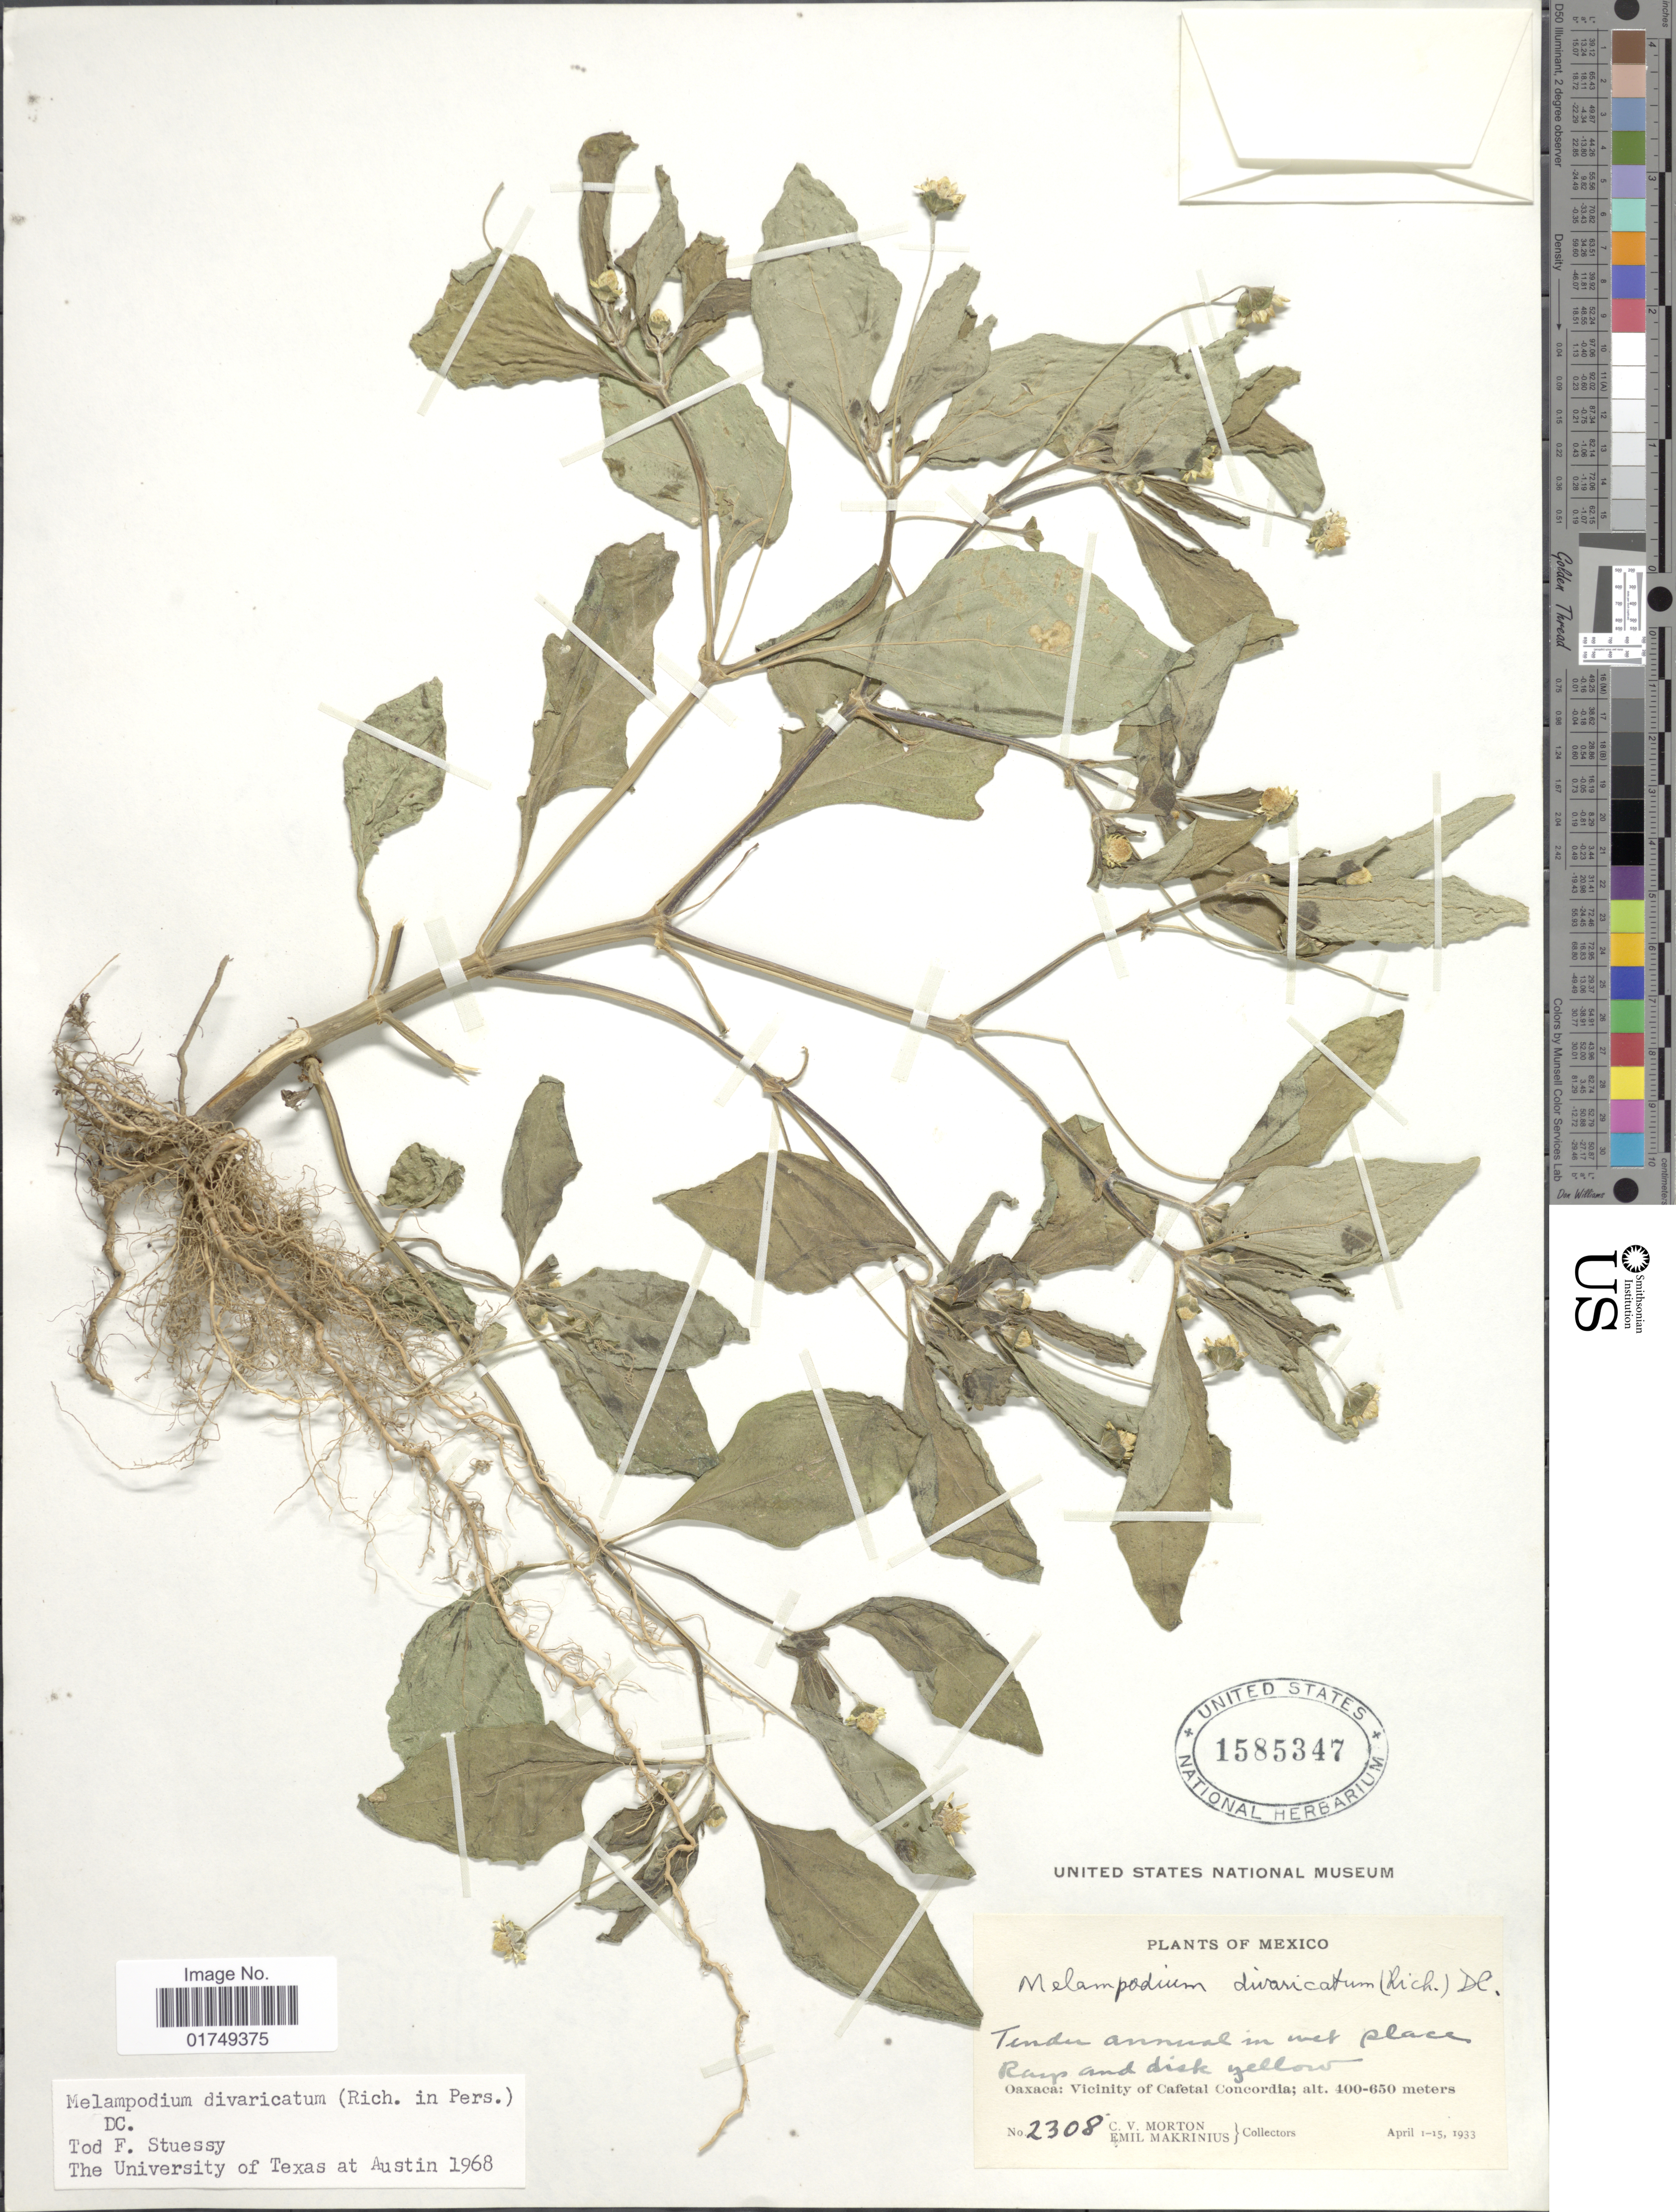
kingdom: Plantae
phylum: Tracheophyta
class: Magnoliopsida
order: Asterales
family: Asteraceae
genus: Melampodium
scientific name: Melampodium divaricatum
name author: (Rich.) DC.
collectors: C. V. Morton & E. Makrinius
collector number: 2308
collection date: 1933-04-01/1933-04-15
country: Mexico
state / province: Oaxaca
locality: Vicinity of Cafetal Concordia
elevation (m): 400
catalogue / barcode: US 1585347